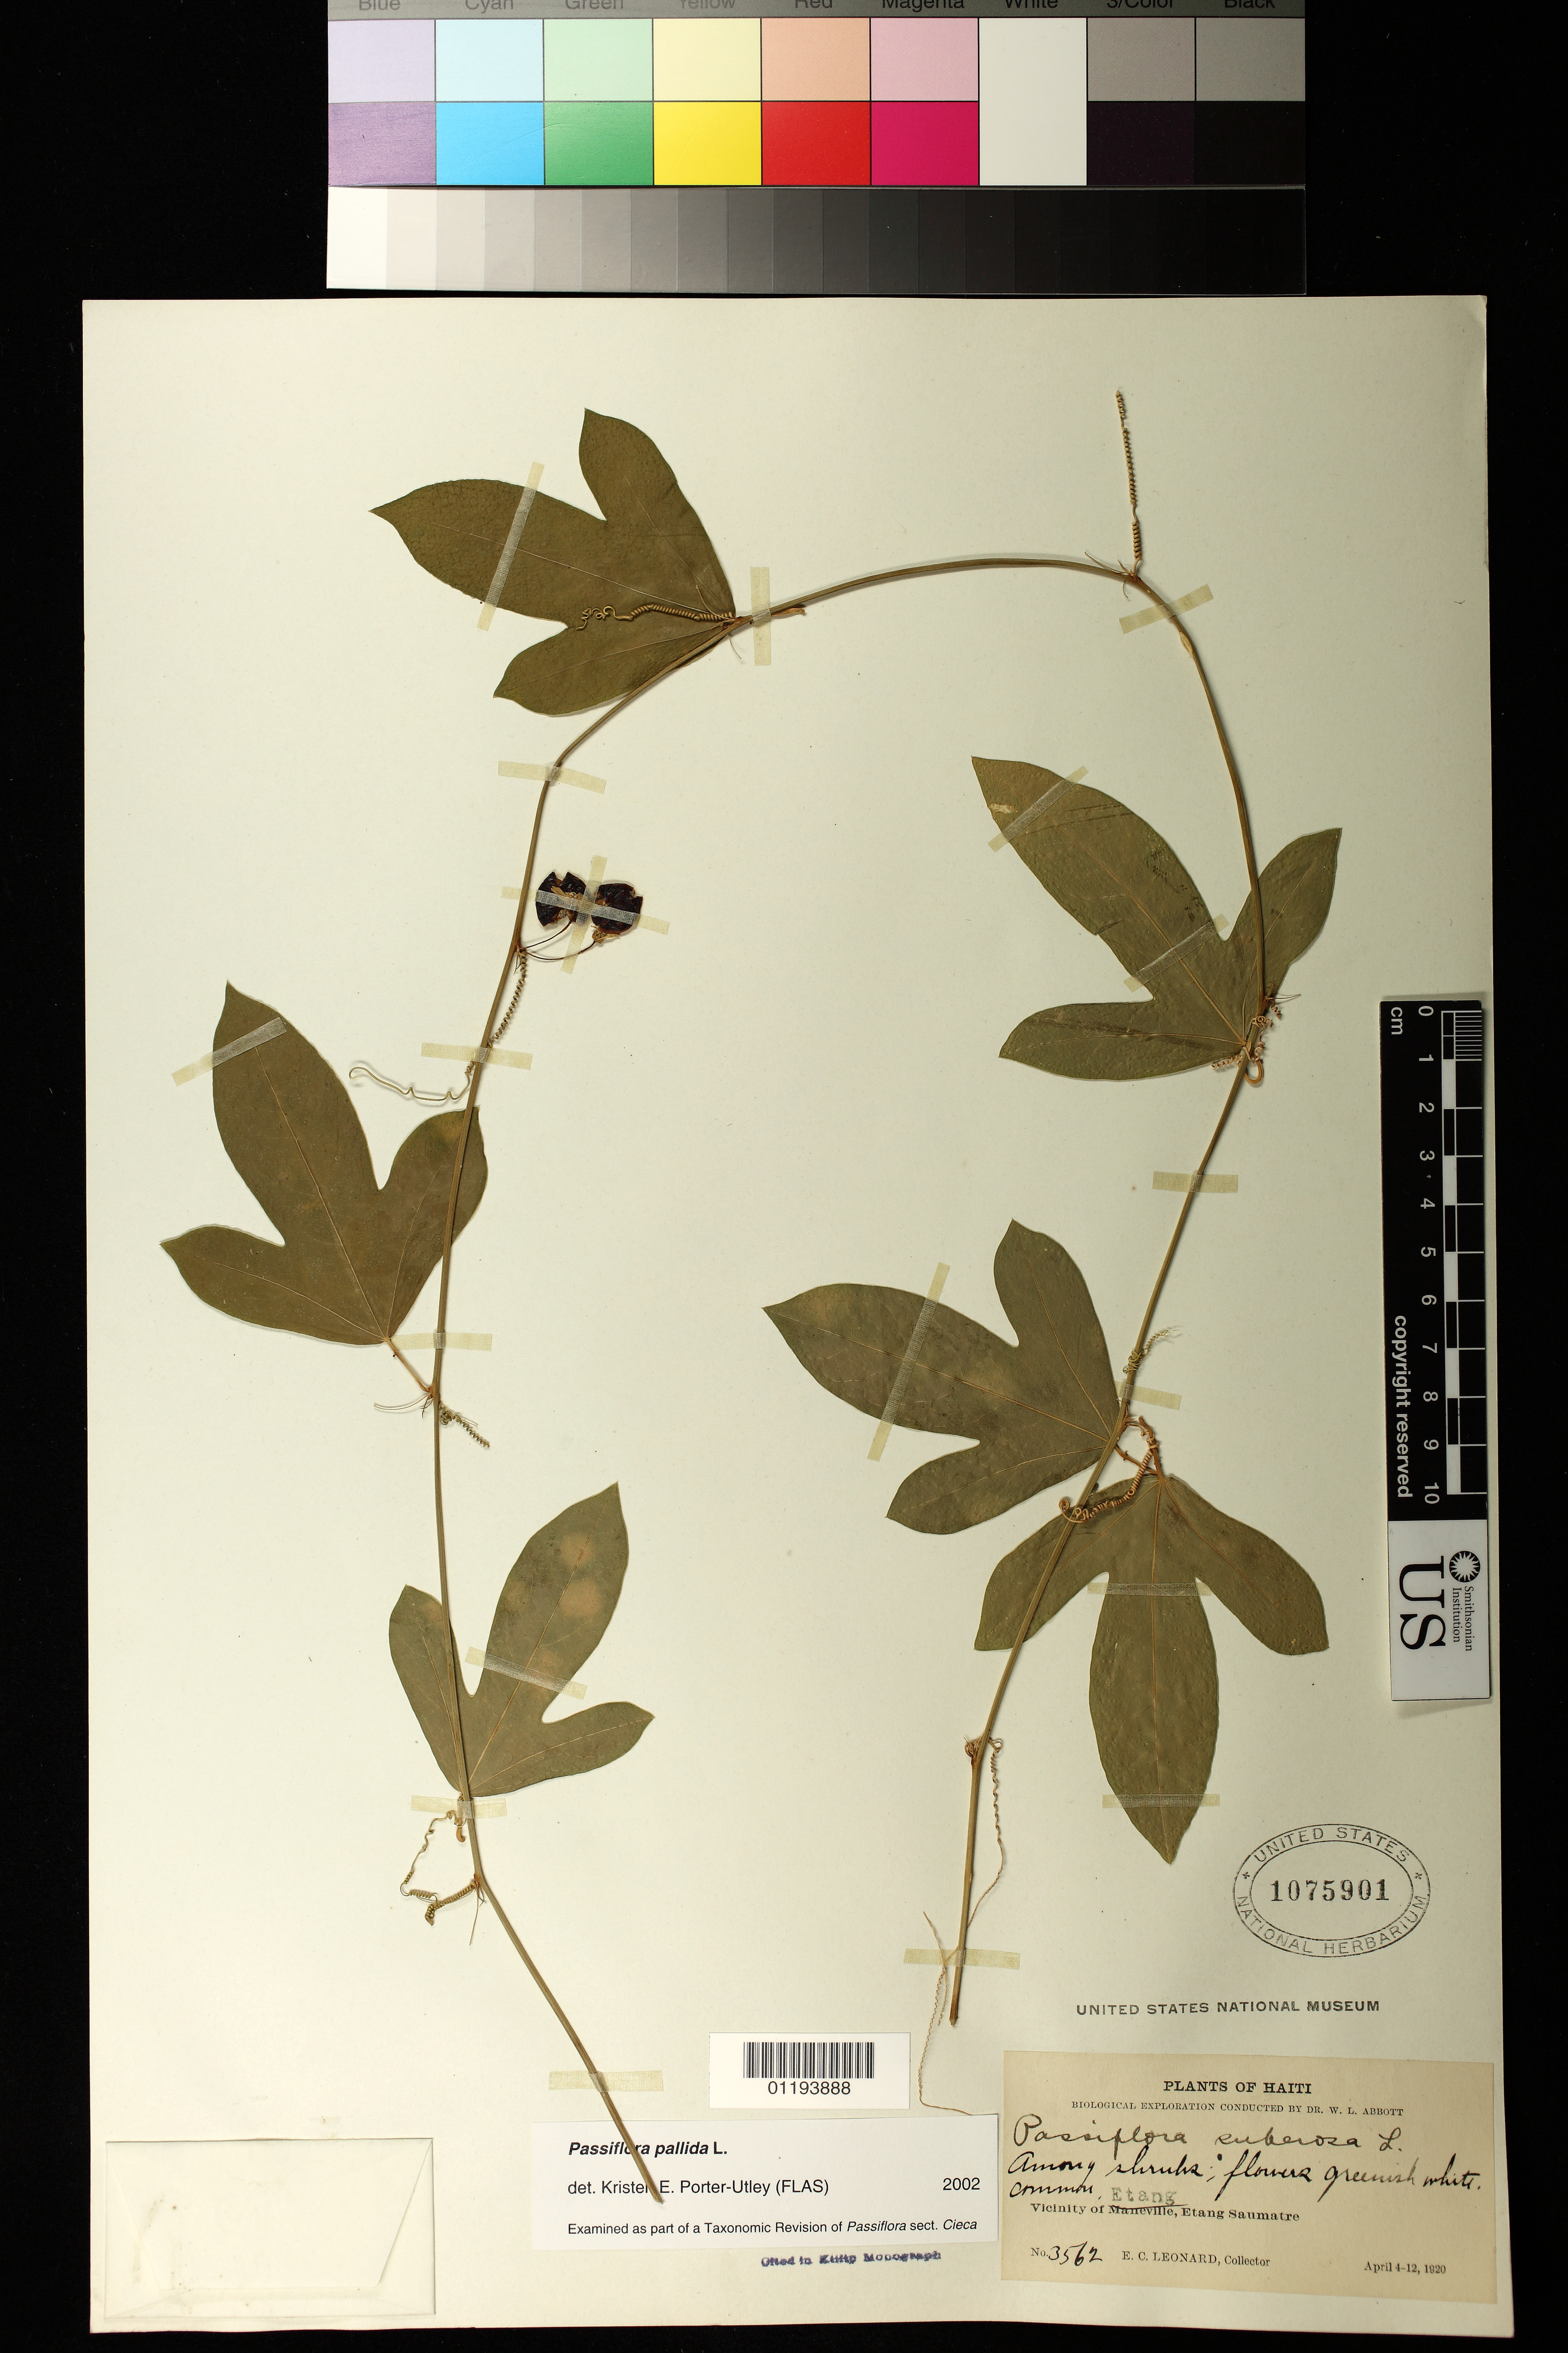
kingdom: Plantae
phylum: Tracheophyta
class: Magnoliopsida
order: Malpighiales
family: Passifloraceae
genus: Passiflora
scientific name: Passiflora pallida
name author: L.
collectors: E. C. Leonard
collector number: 3562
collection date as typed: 1920 Apr 04 1920 Apr 12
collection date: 1920-04-04/1920-04-12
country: Haiti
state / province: Ouest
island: Hispaniola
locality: Vicinity of Etang, Etang Saumatre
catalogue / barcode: US 1075901